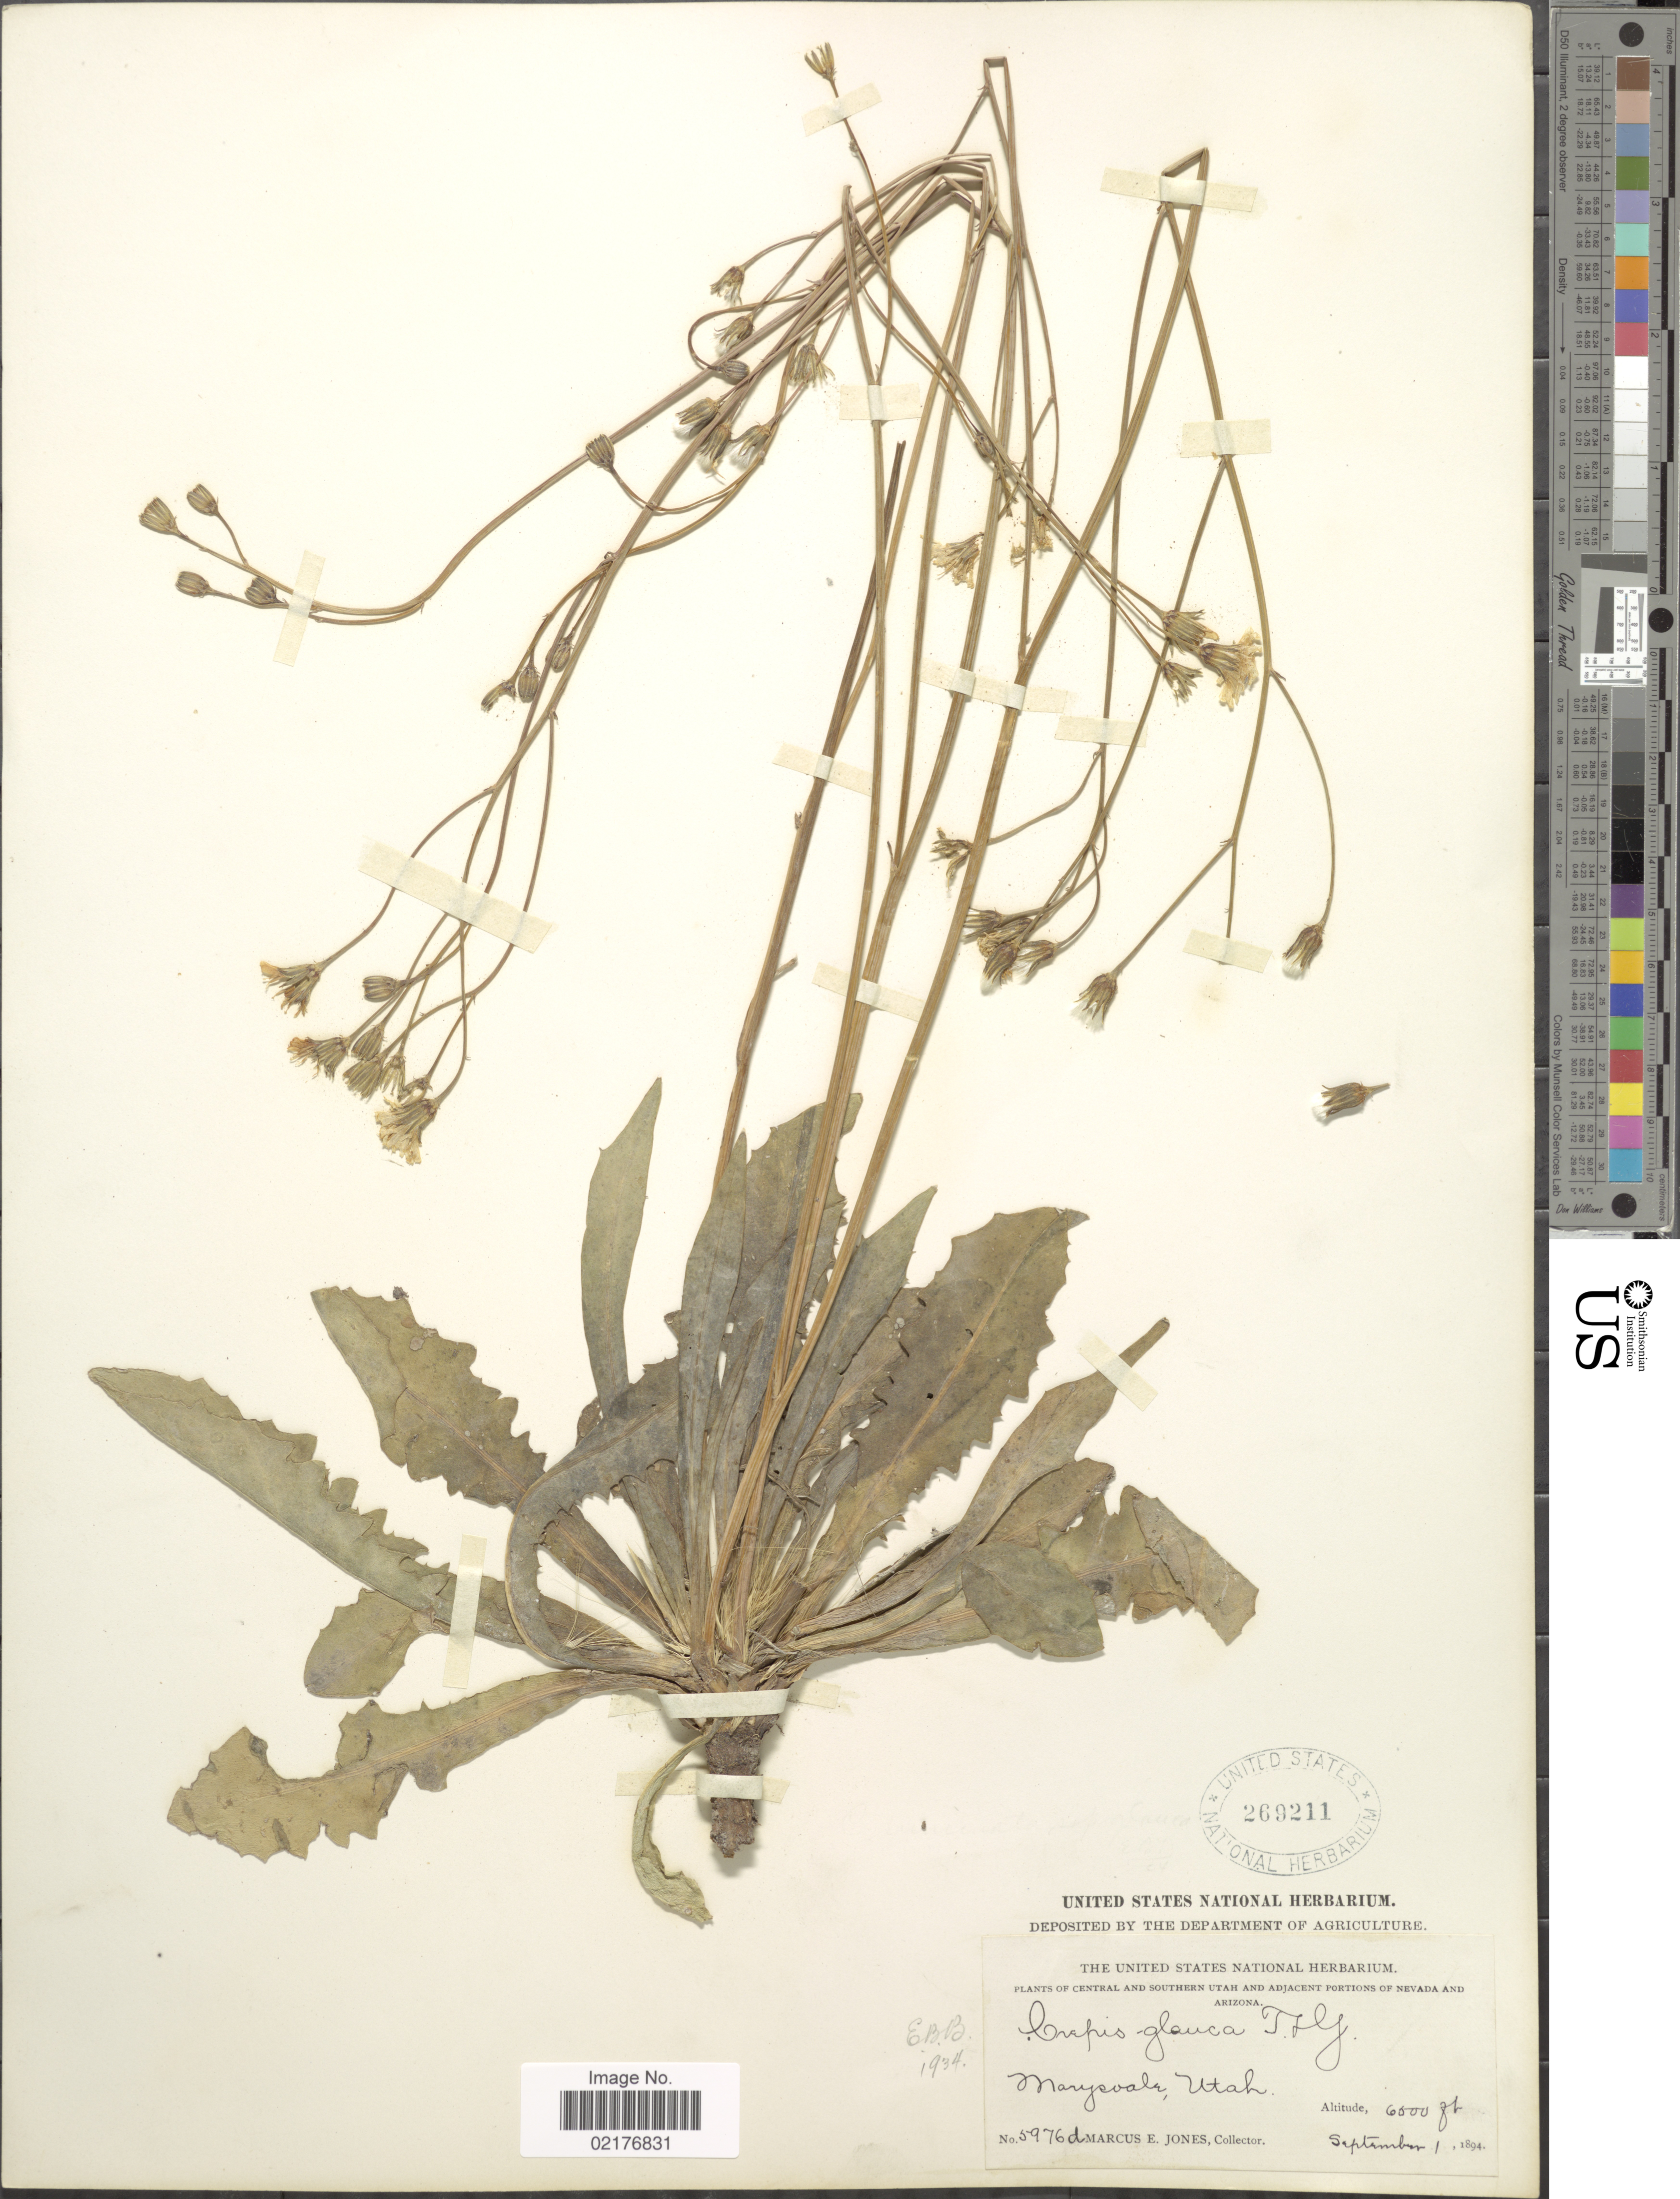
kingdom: Plantae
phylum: Tracheophyta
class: Magnoliopsida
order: Asterales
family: Asteraceae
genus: Askellia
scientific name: Askellia flexuosa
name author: (Ledeb.) W.A. Weber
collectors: M. E. Jones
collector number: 5976d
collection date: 1894-09-01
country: United States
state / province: Utah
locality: Marysvale, Utah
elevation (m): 1981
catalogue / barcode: US 269211